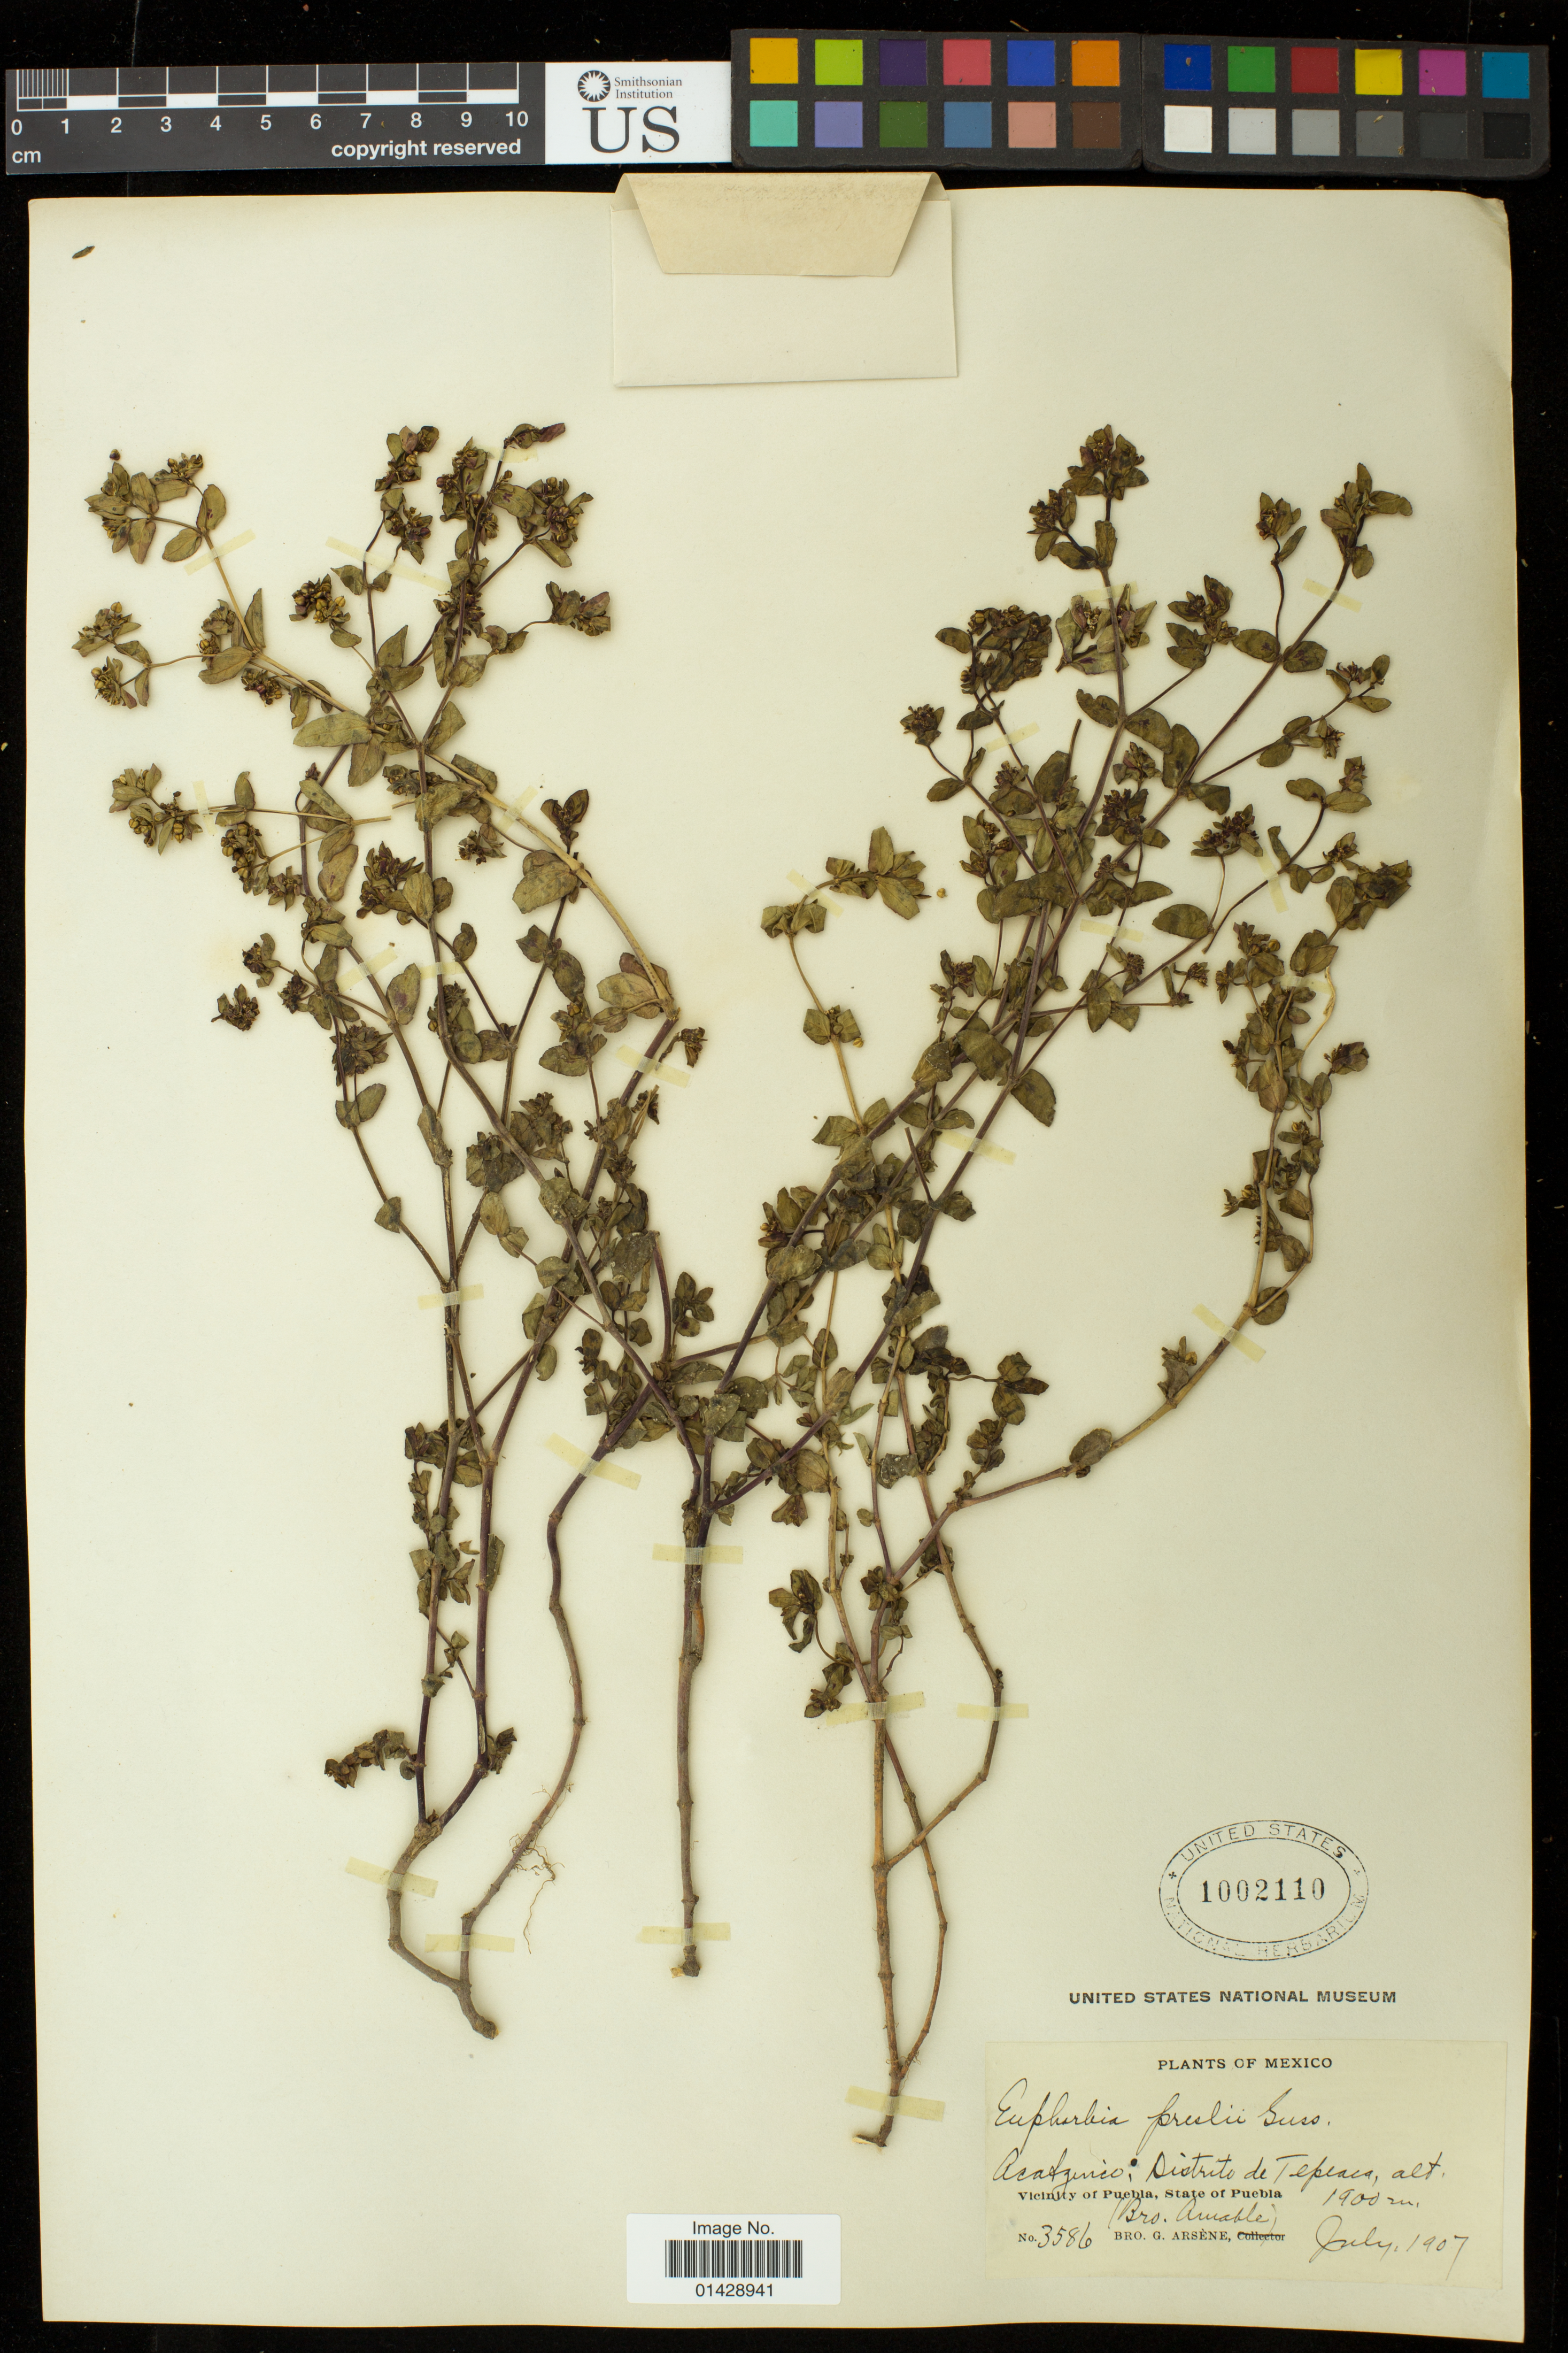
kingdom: Plantae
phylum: Tracheophyta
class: Magnoliopsida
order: Malpighiales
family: Euphorbiaceae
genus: Euphorbia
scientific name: Euphorbia hyssopifolia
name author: L.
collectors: B. Amable & Bro. G. Arsène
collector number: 3586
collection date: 1907-07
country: Mexico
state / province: Puebla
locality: Acatzinco, Distrito de Tepeaca; Vicinity of Puebla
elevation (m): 1900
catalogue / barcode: US 1002110